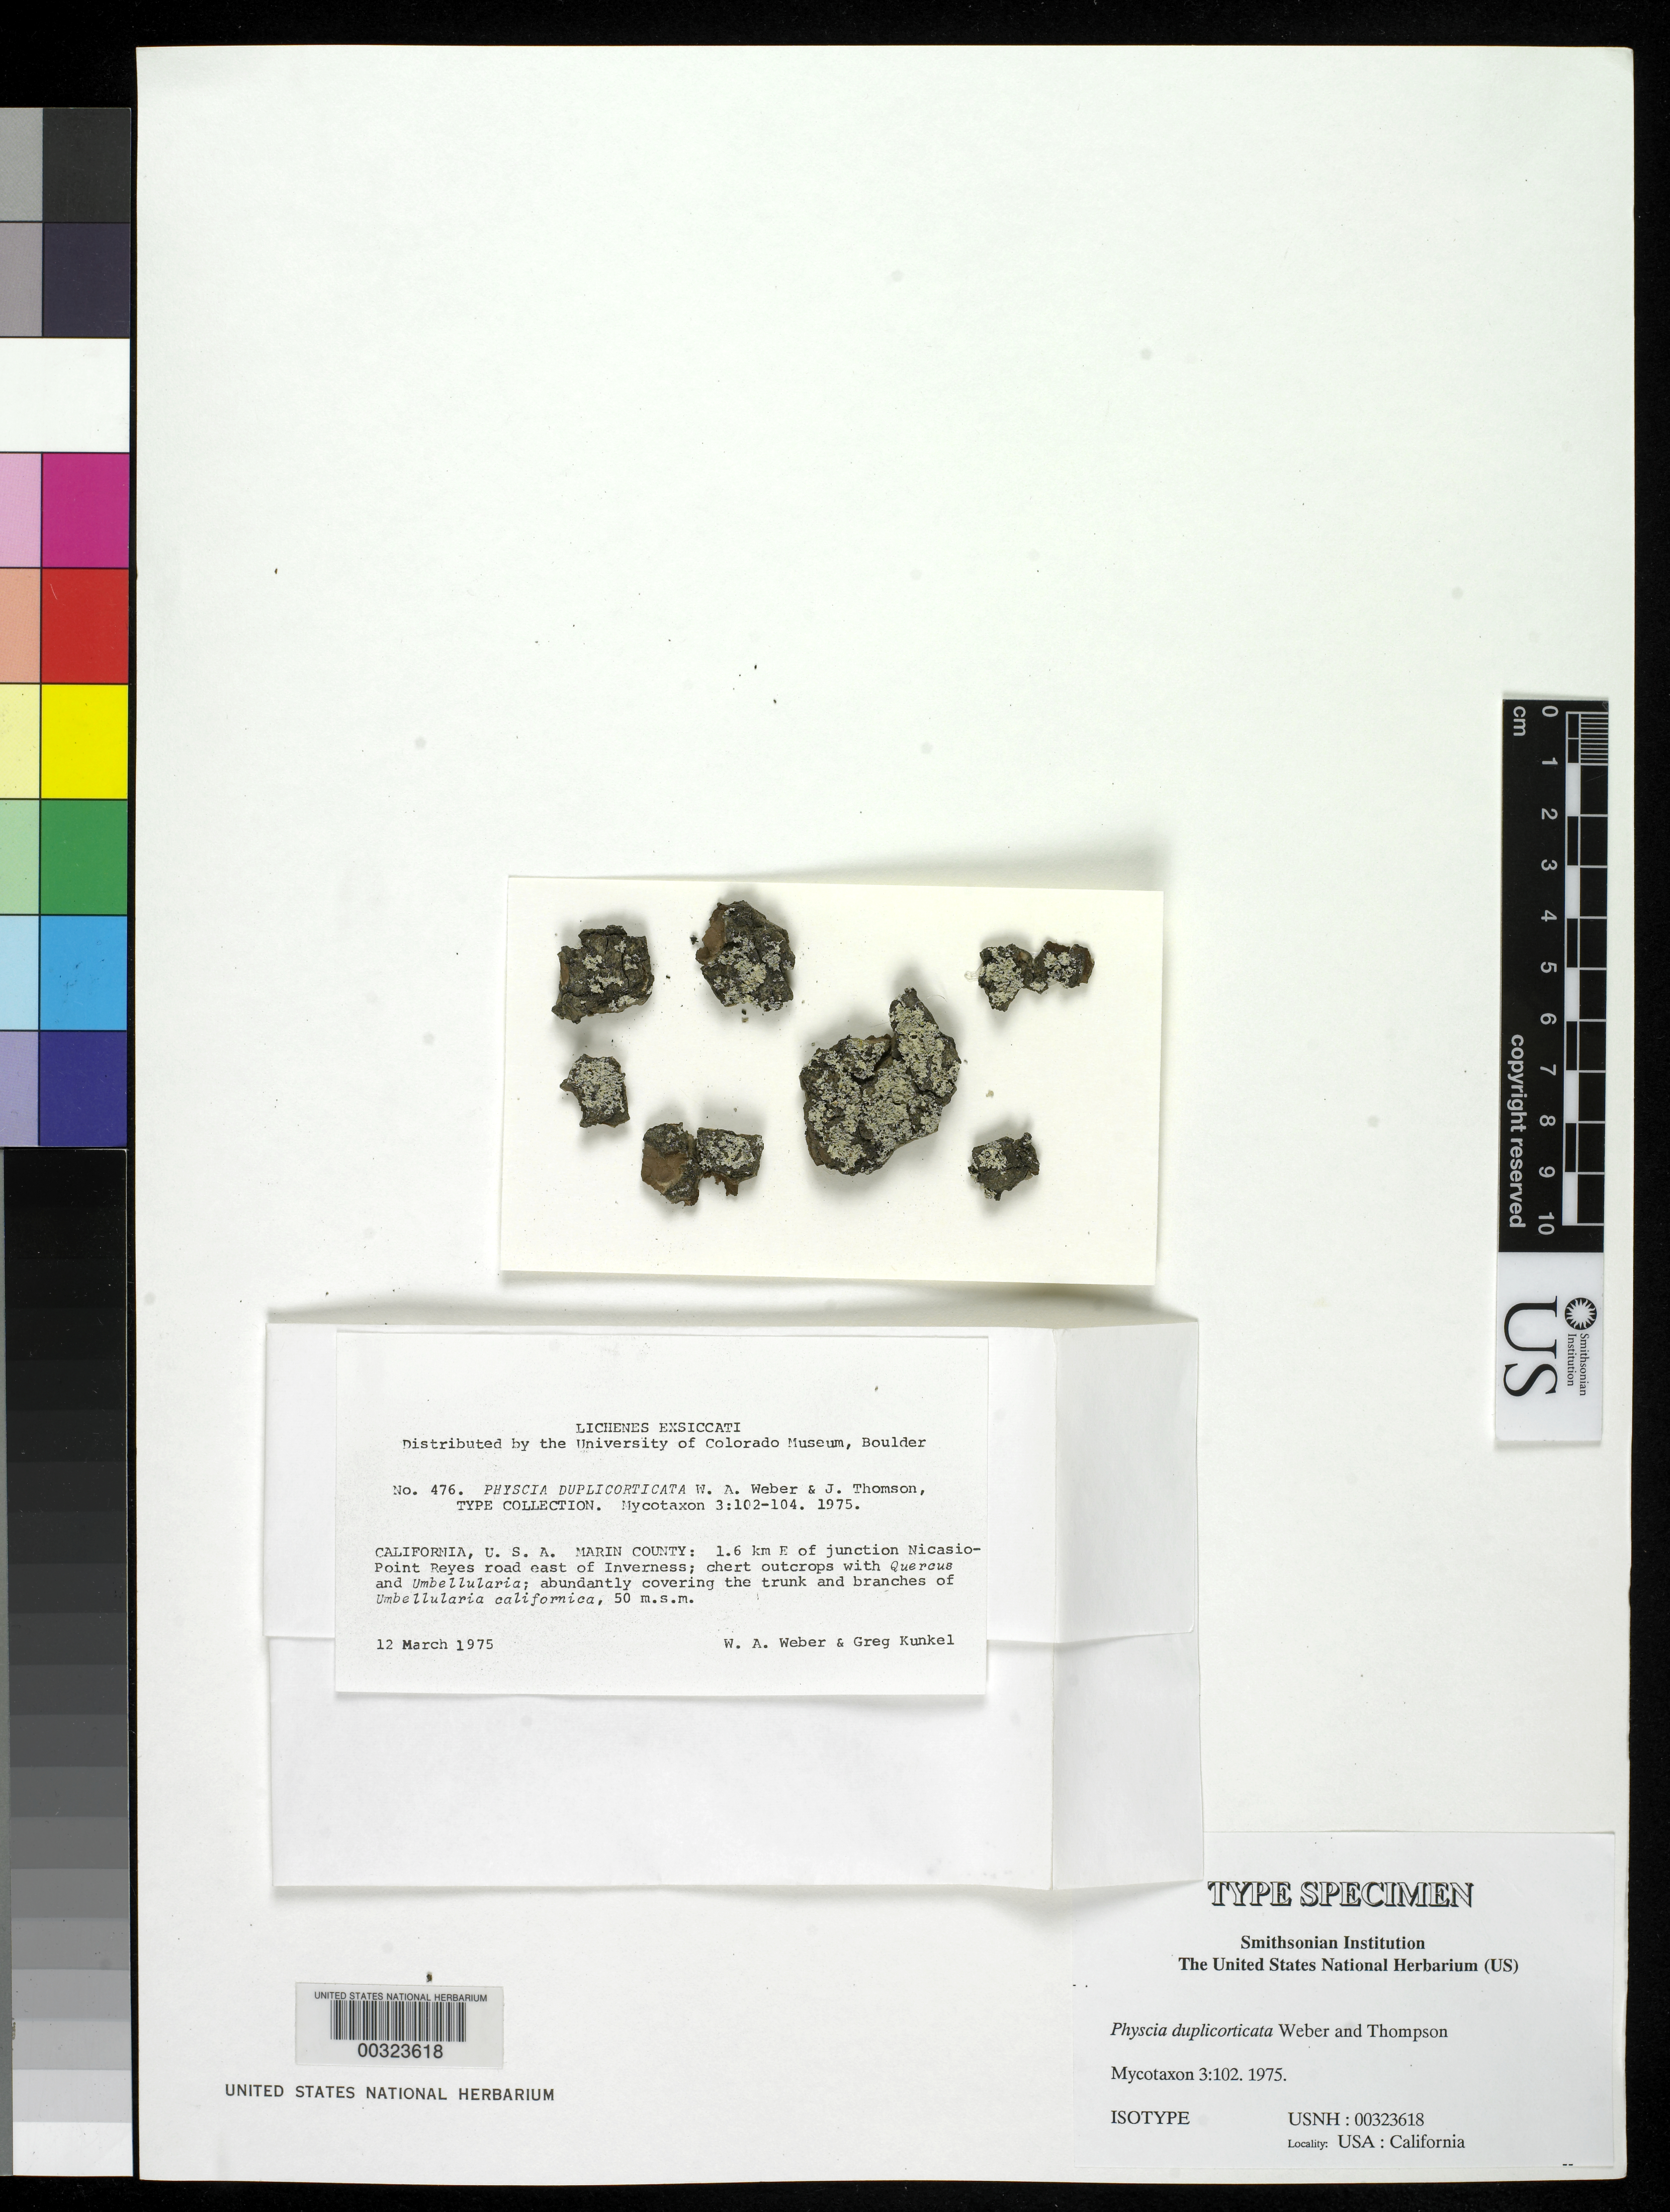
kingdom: Fungi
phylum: Ascomycota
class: Lecanoromycetes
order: Caliciales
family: Physciaceae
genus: Physcia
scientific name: Physcia duplicorticata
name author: W.A. Weber & J.W. Thomson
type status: Isotype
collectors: W. A. Weber & G. Kunkel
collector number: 476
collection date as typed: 12 Mar 1975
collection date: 1975-03-12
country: United States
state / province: California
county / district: Marin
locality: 1.6 km E of junction Nicasio and Point Reyes Road, E of Inverness.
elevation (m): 50